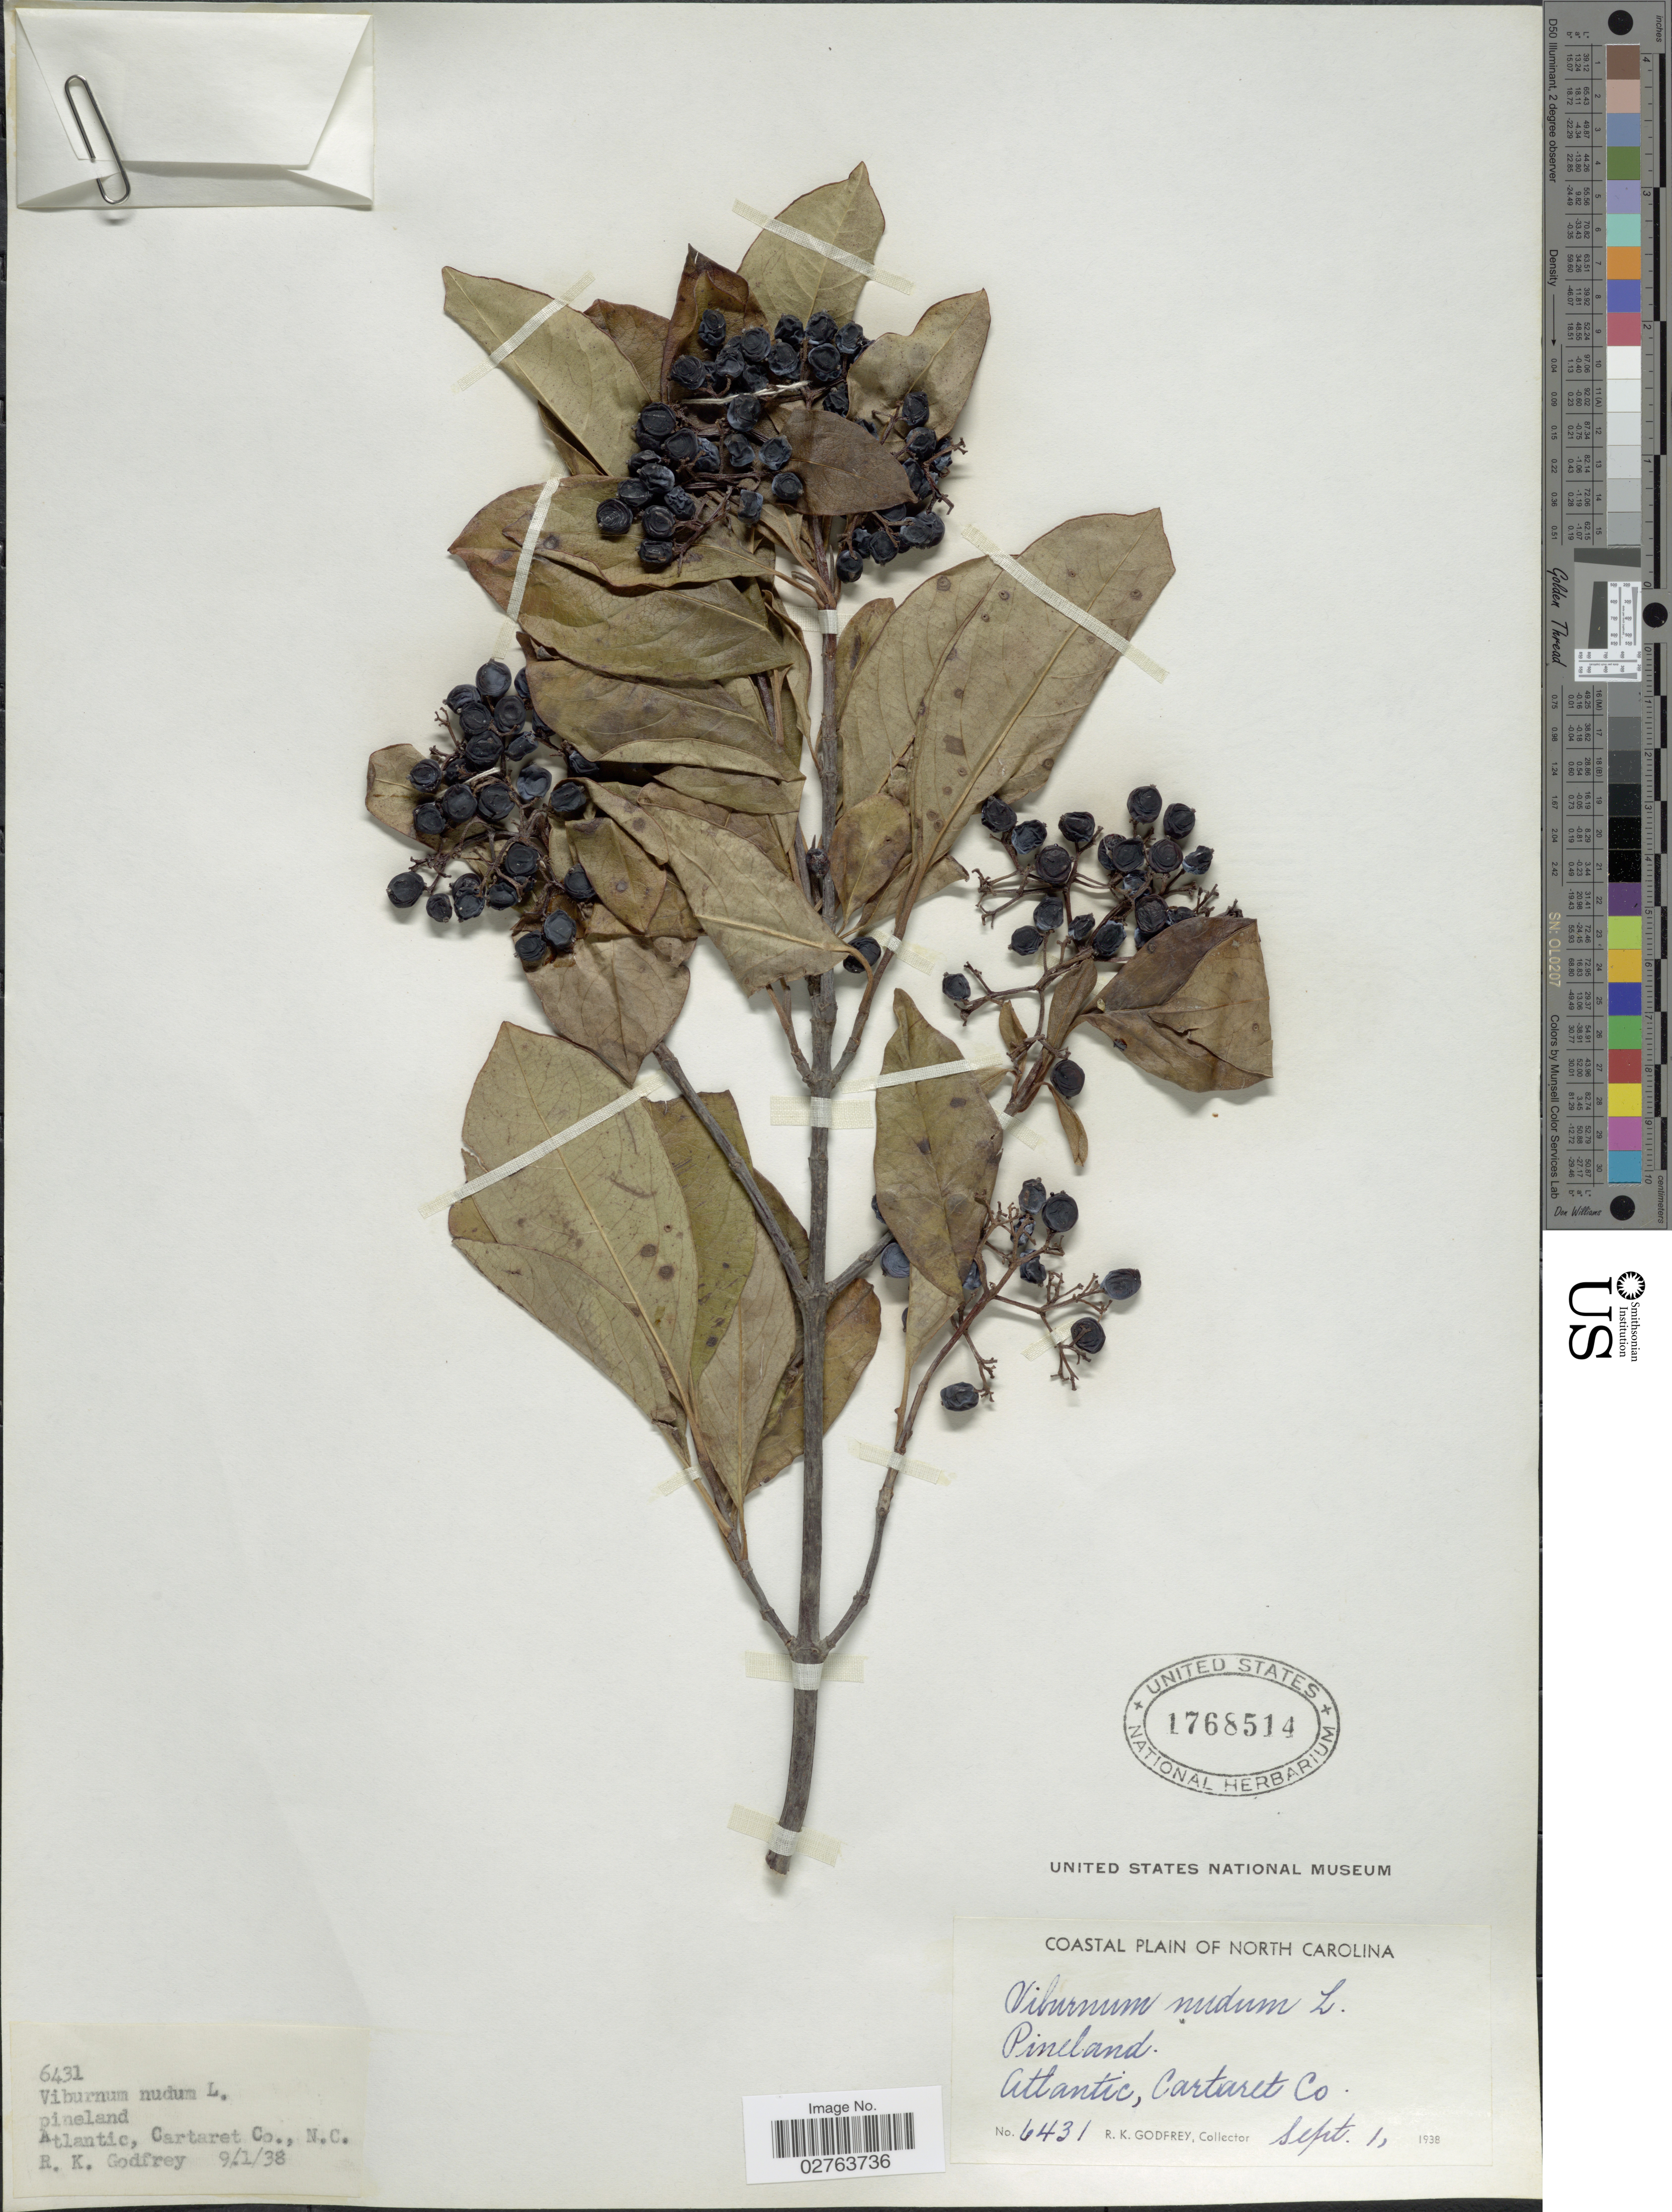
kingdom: Plantae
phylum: Tracheophyta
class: Magnoliopsida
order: Dipsacales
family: Viburnaceae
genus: Viburnum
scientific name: Viburnum nudum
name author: L.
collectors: R. K. Godfrey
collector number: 6431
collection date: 1938-09-01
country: United States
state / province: North Carolina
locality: Coastal Plain of North Carolina. Atlantic, Cartaret Co.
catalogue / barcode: US 1768514